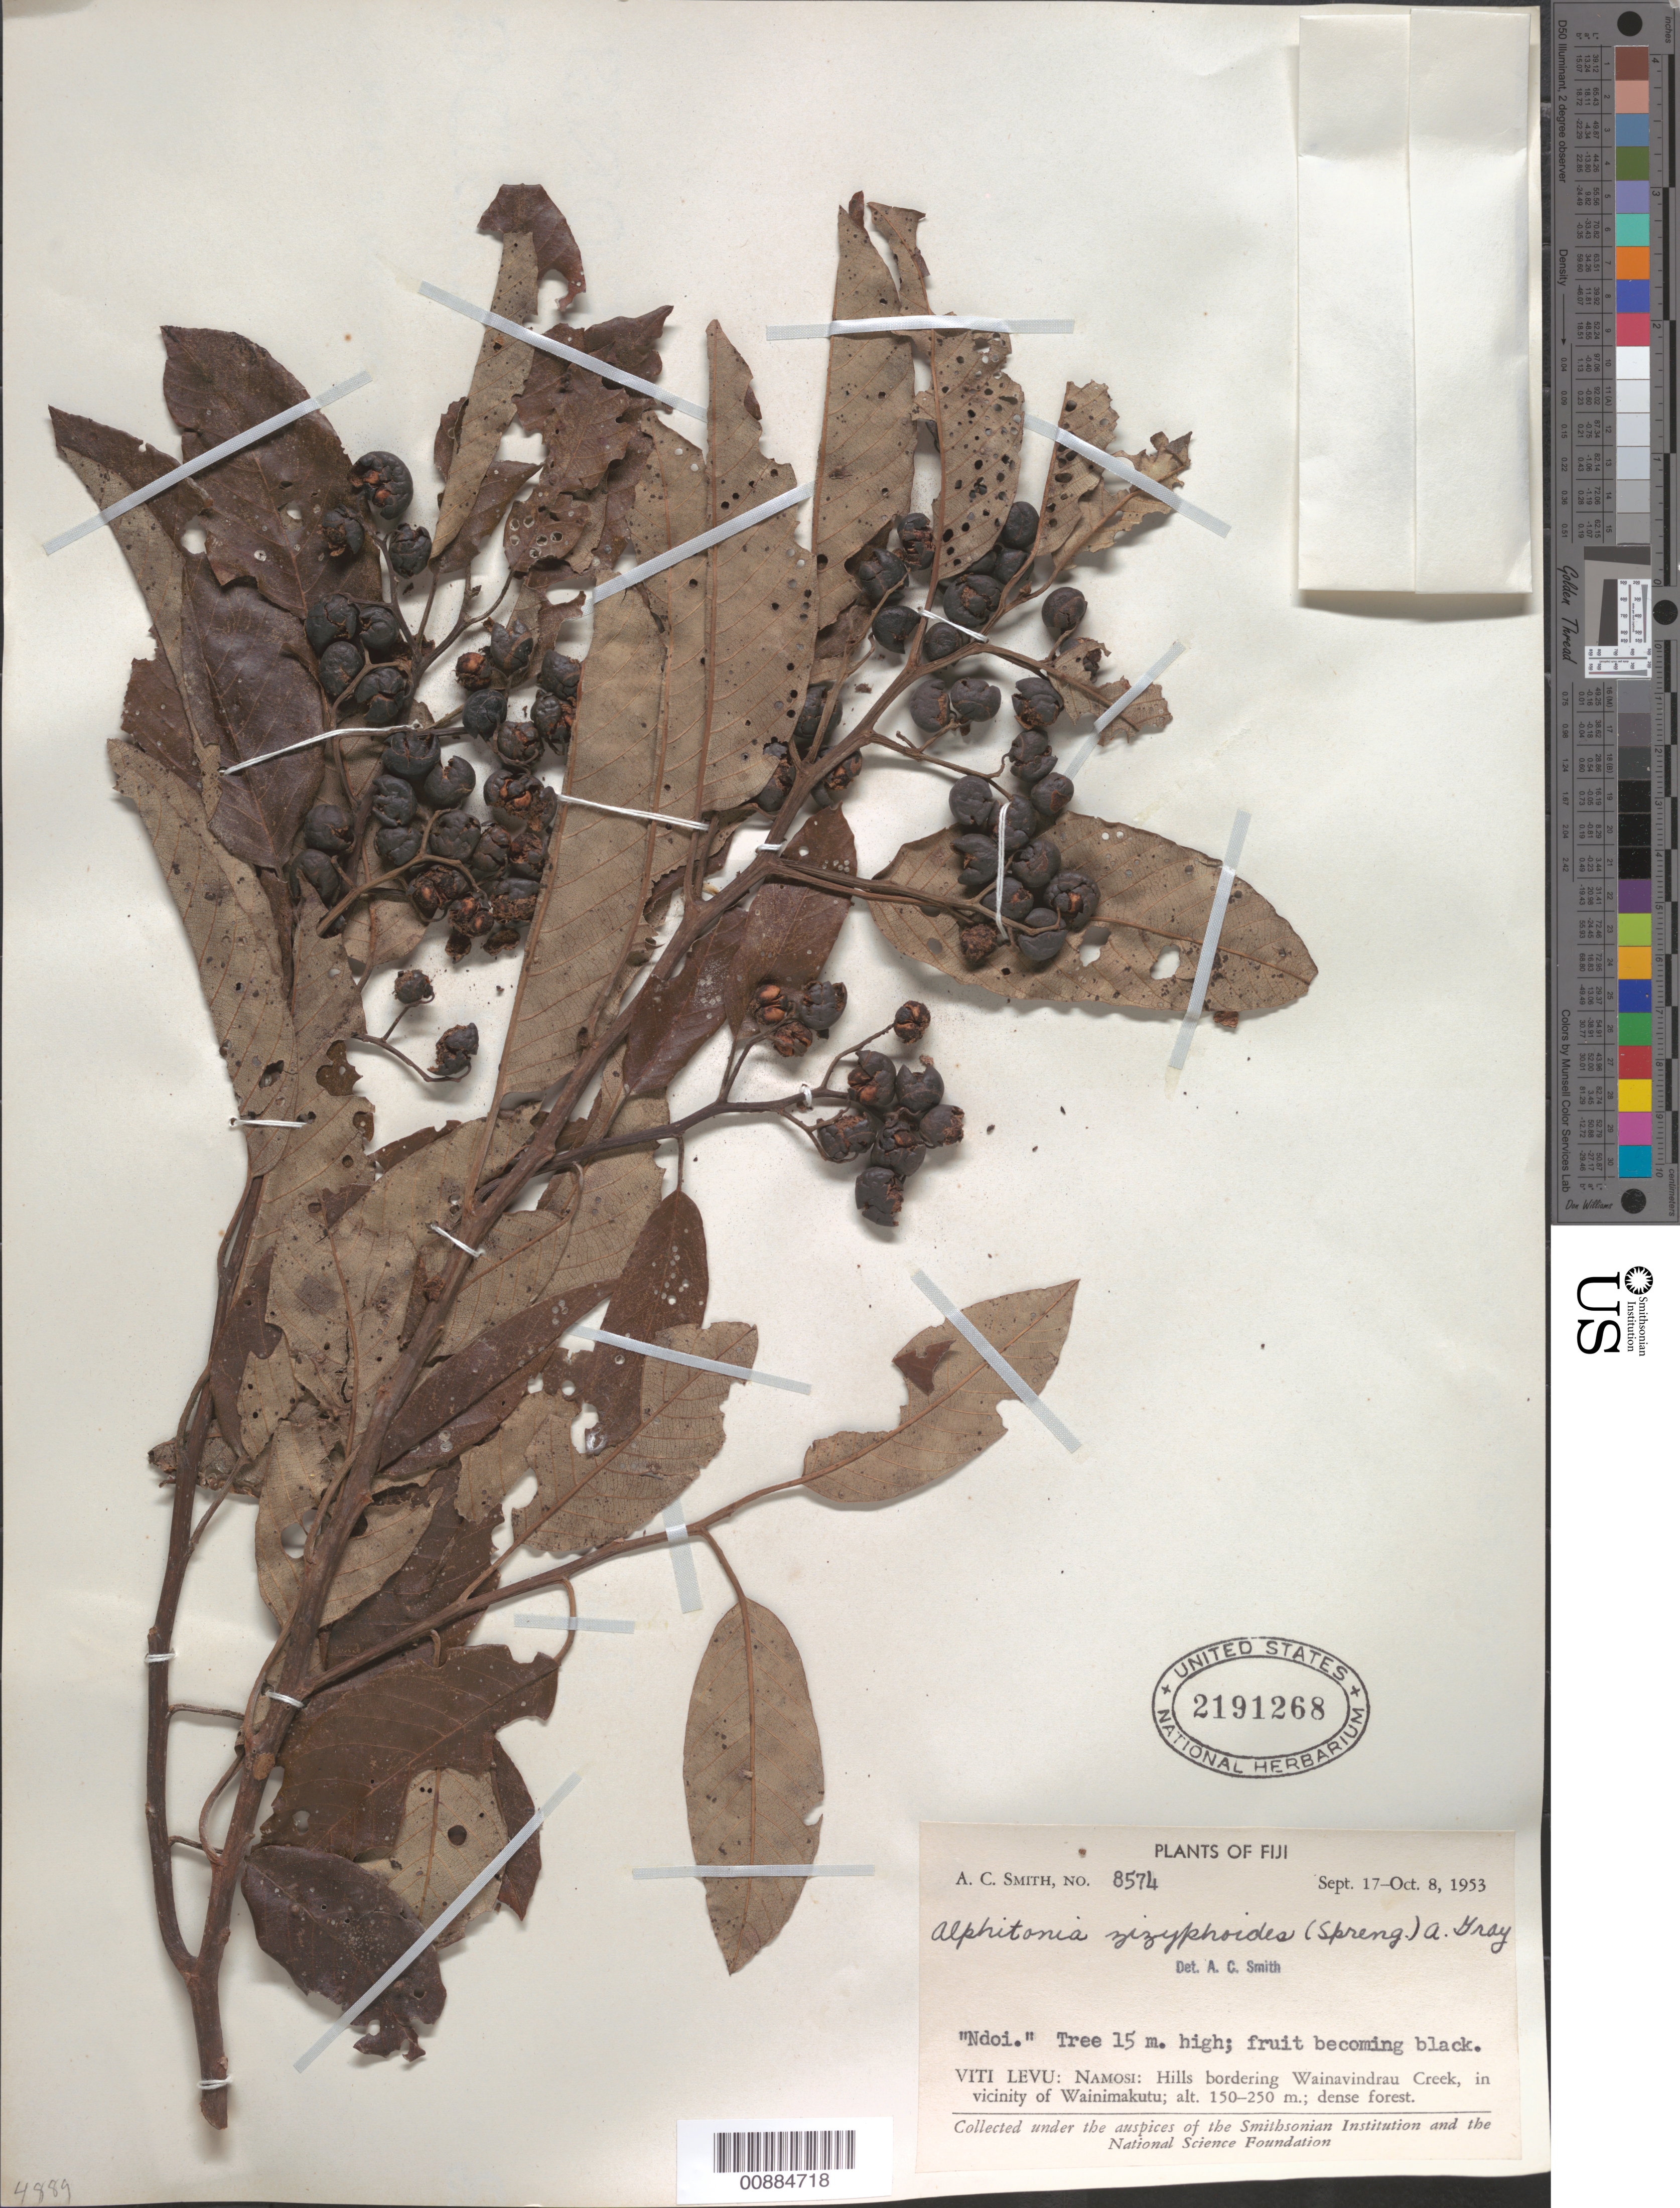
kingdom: Plantae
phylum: Tracheophyta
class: Magnoliopsida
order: Rosales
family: Rhamnaceae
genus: Alphitonia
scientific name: Alphitonia zizyphoides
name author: (Sol. ex Spreng.) A. Gray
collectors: C. A. Smith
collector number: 8574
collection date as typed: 17 Sep 1953 to 08 Oct 1953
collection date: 1953-09-17/1953-10-08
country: Fiji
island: Viti Levu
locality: Namosi; hills bordering Wainavindrau Creek, in vicinity of Wainimakutu.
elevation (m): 150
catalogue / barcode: US 2191268